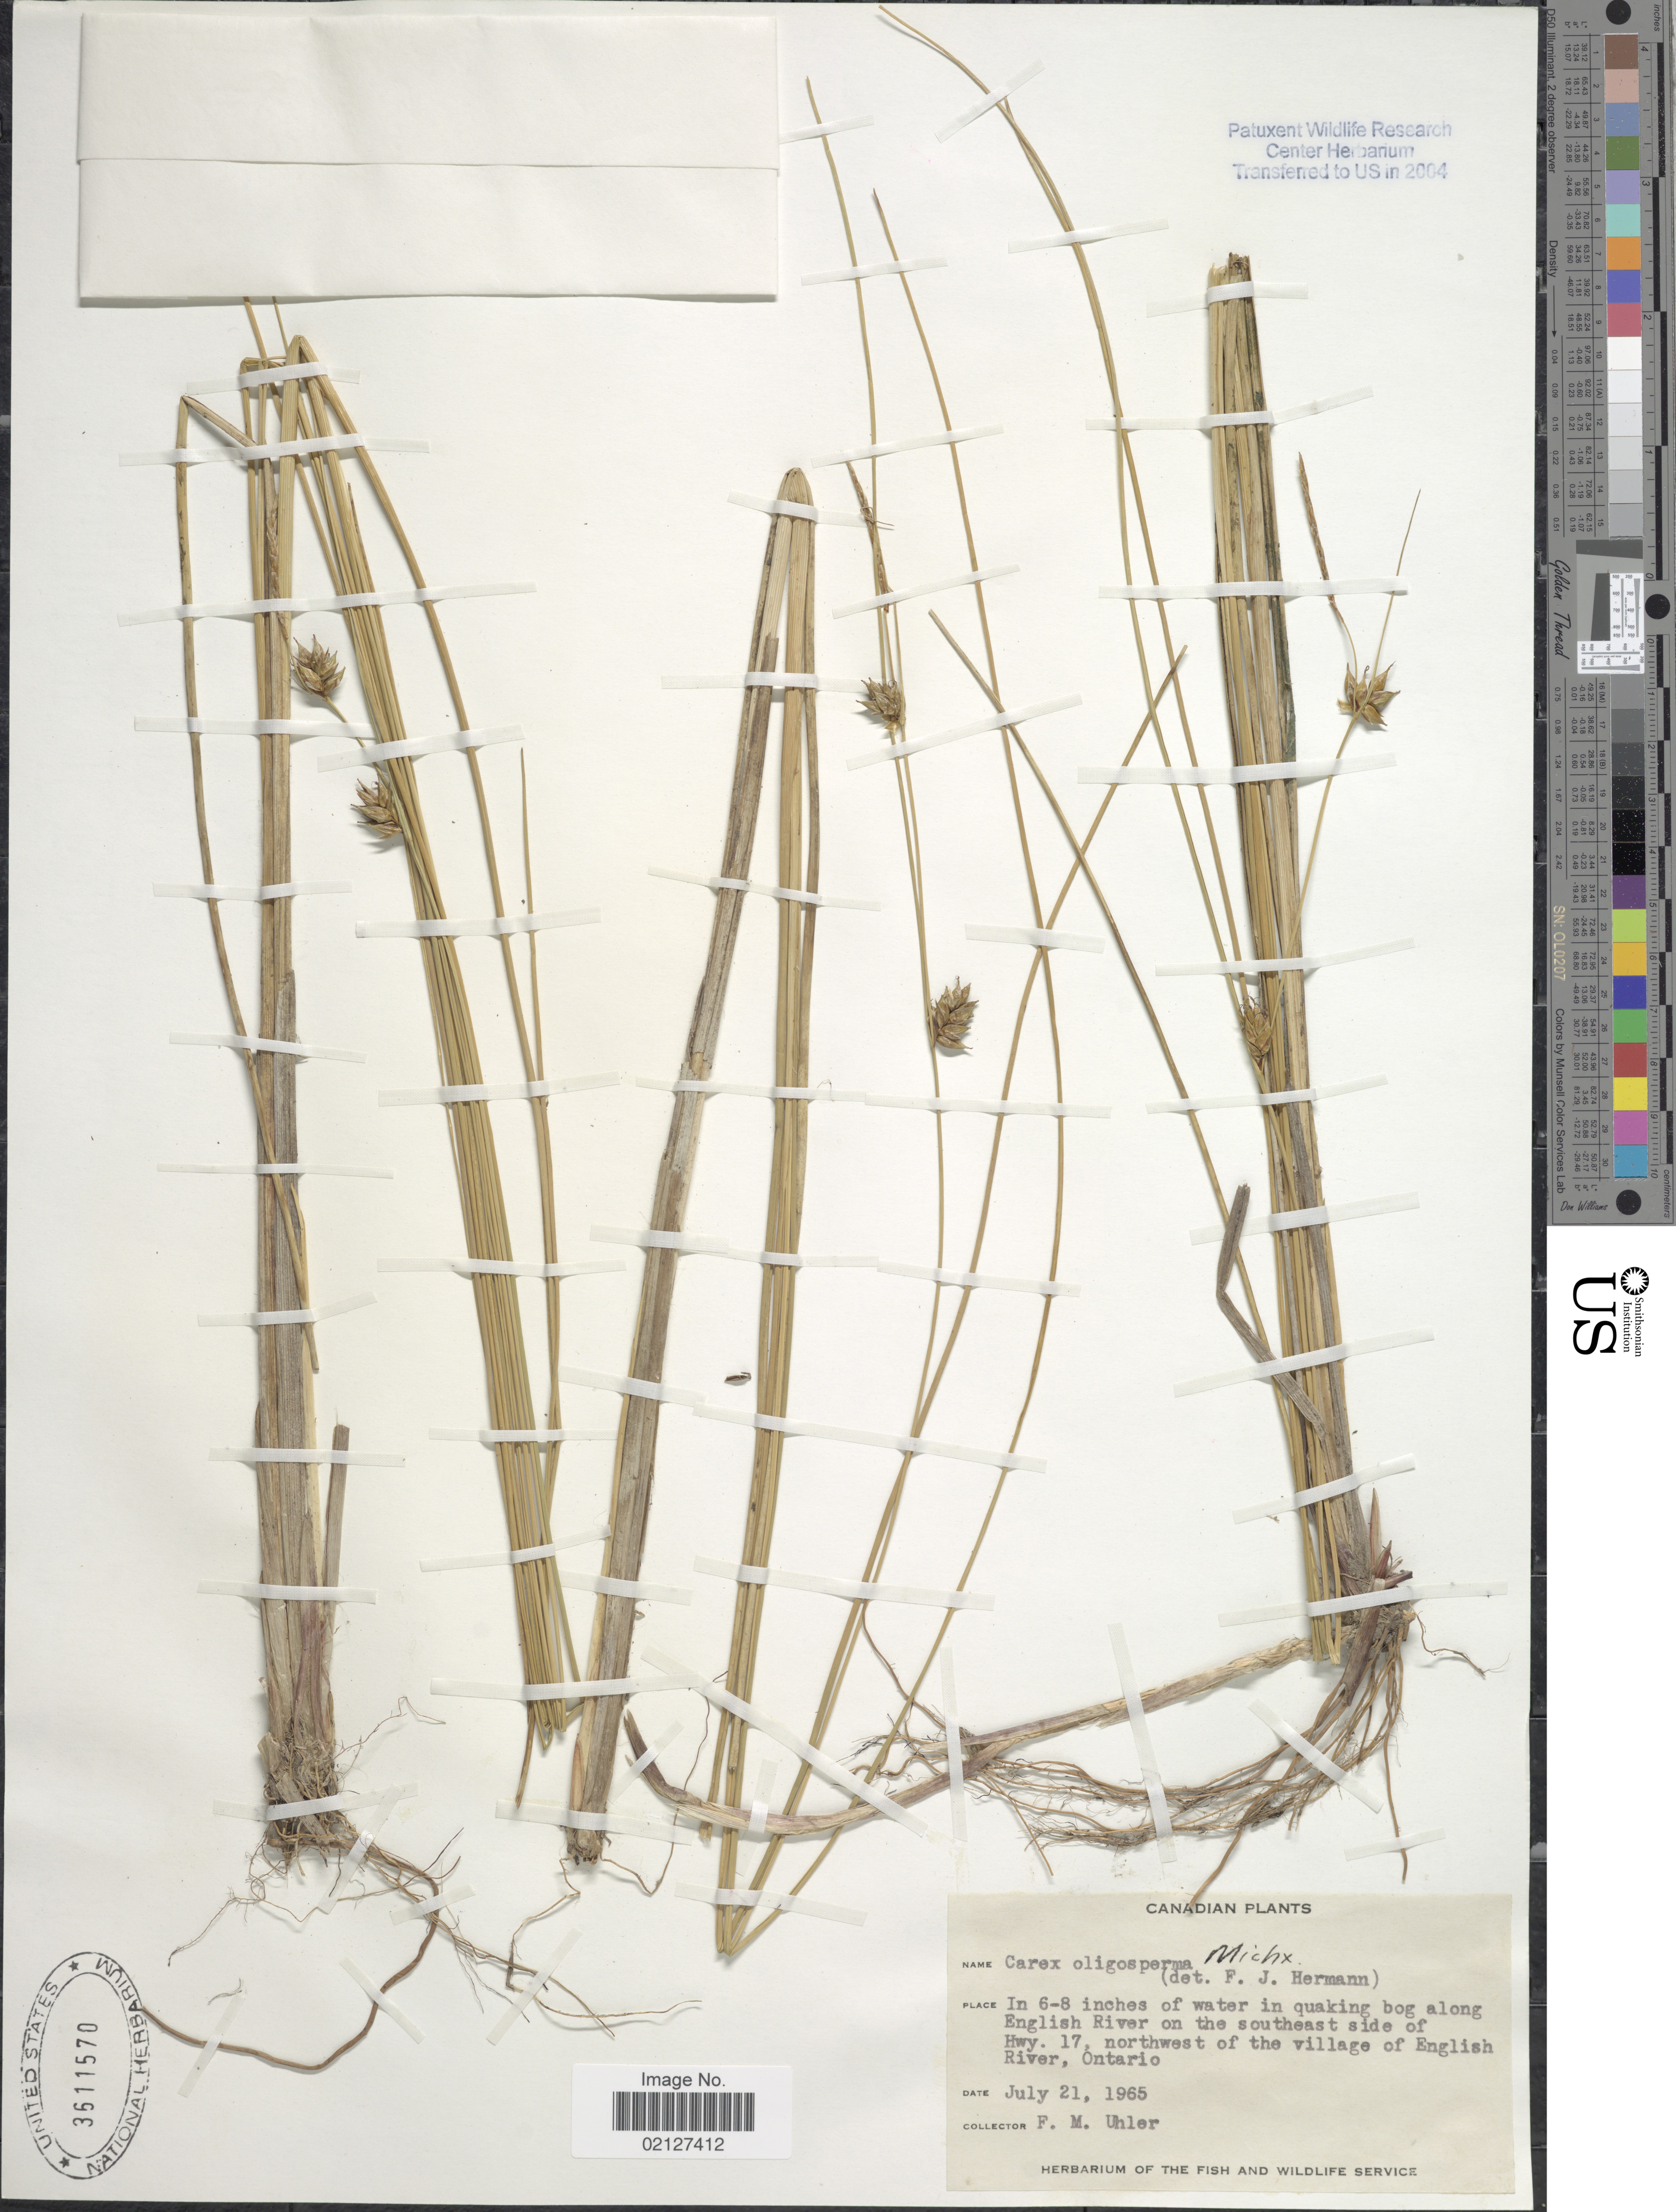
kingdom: Plantae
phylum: Tracheophyta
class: Liliopsida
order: Poales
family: Cyperaceae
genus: Carex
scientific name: Carex oligosperma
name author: Michx.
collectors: F. M. Uhler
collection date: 1965-07-21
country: Canada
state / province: Ontario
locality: In quaking bog along English River on the southeast side of Hwy. 17, northwest of the village of English River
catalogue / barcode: US 3611570